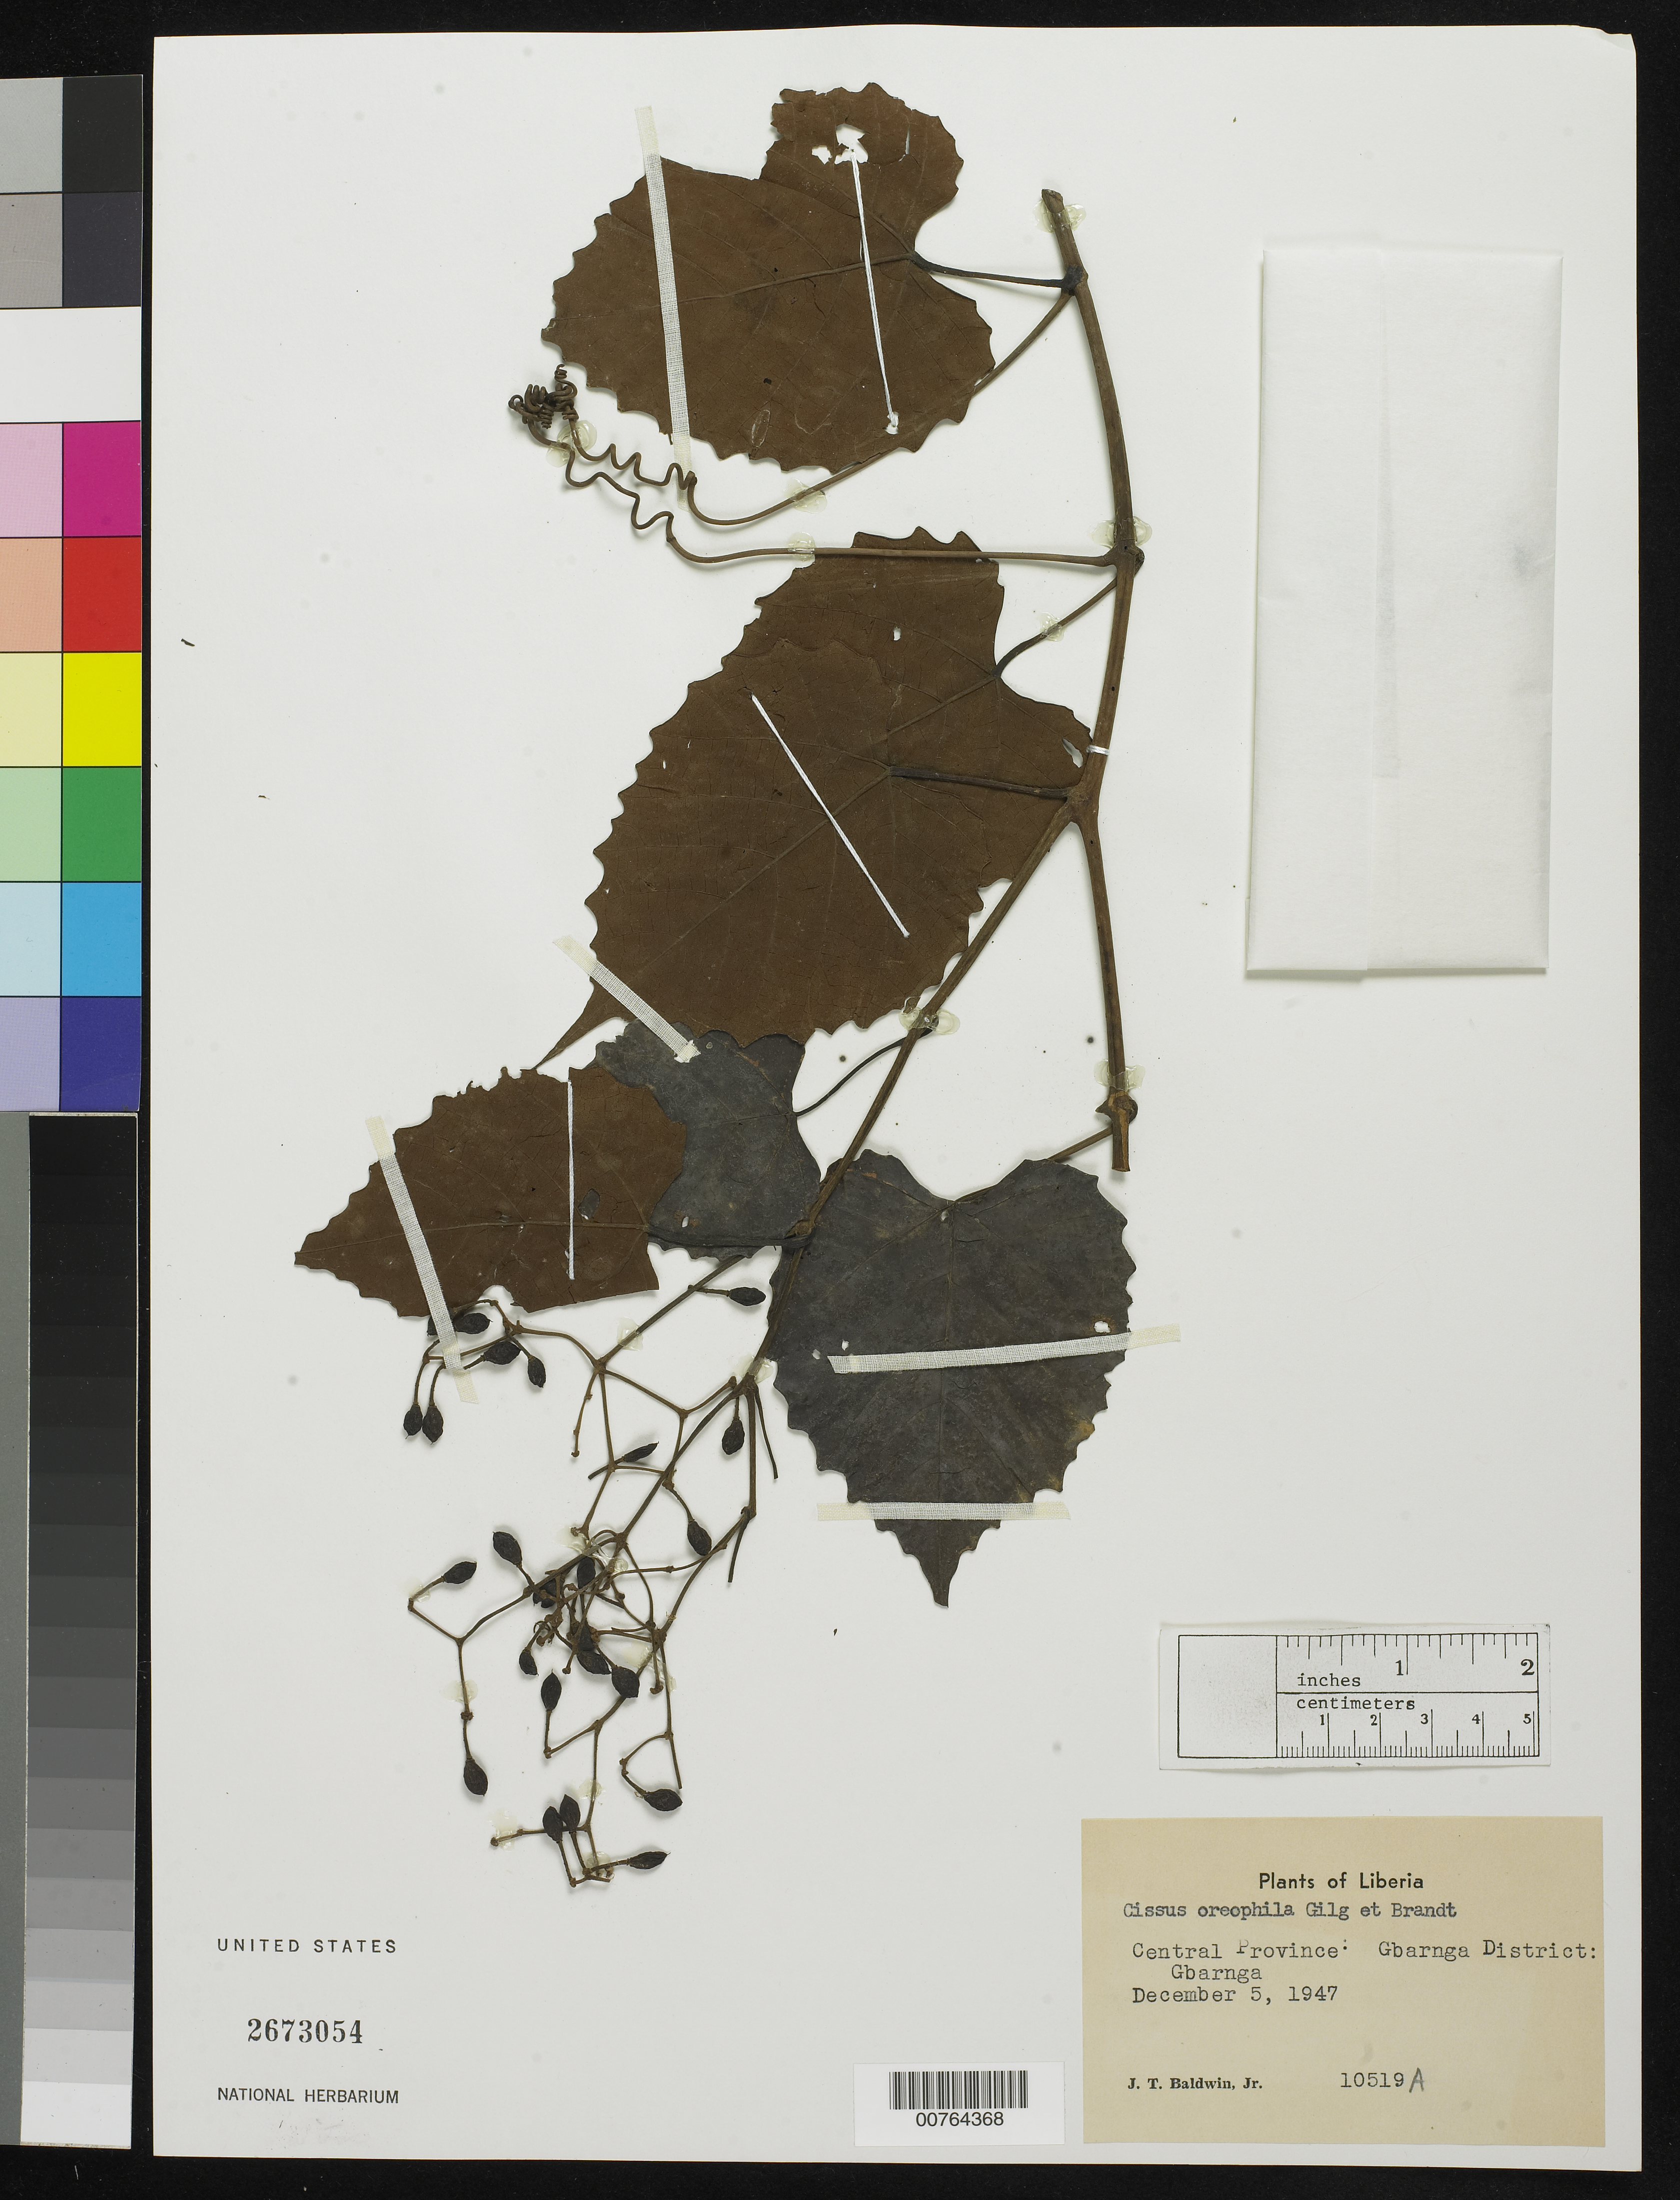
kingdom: Plantae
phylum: Tracheophyta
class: Magnoliopsida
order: Vitales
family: Vitaceae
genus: Cissus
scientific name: Cissus oreophila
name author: Gilg & Brandt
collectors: J. T. Baldwin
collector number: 10519A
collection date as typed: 05 Dec 1947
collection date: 1947-12-05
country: Liberia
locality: Central Province: Gbarnga District: Gbarnga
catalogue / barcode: US 2673054